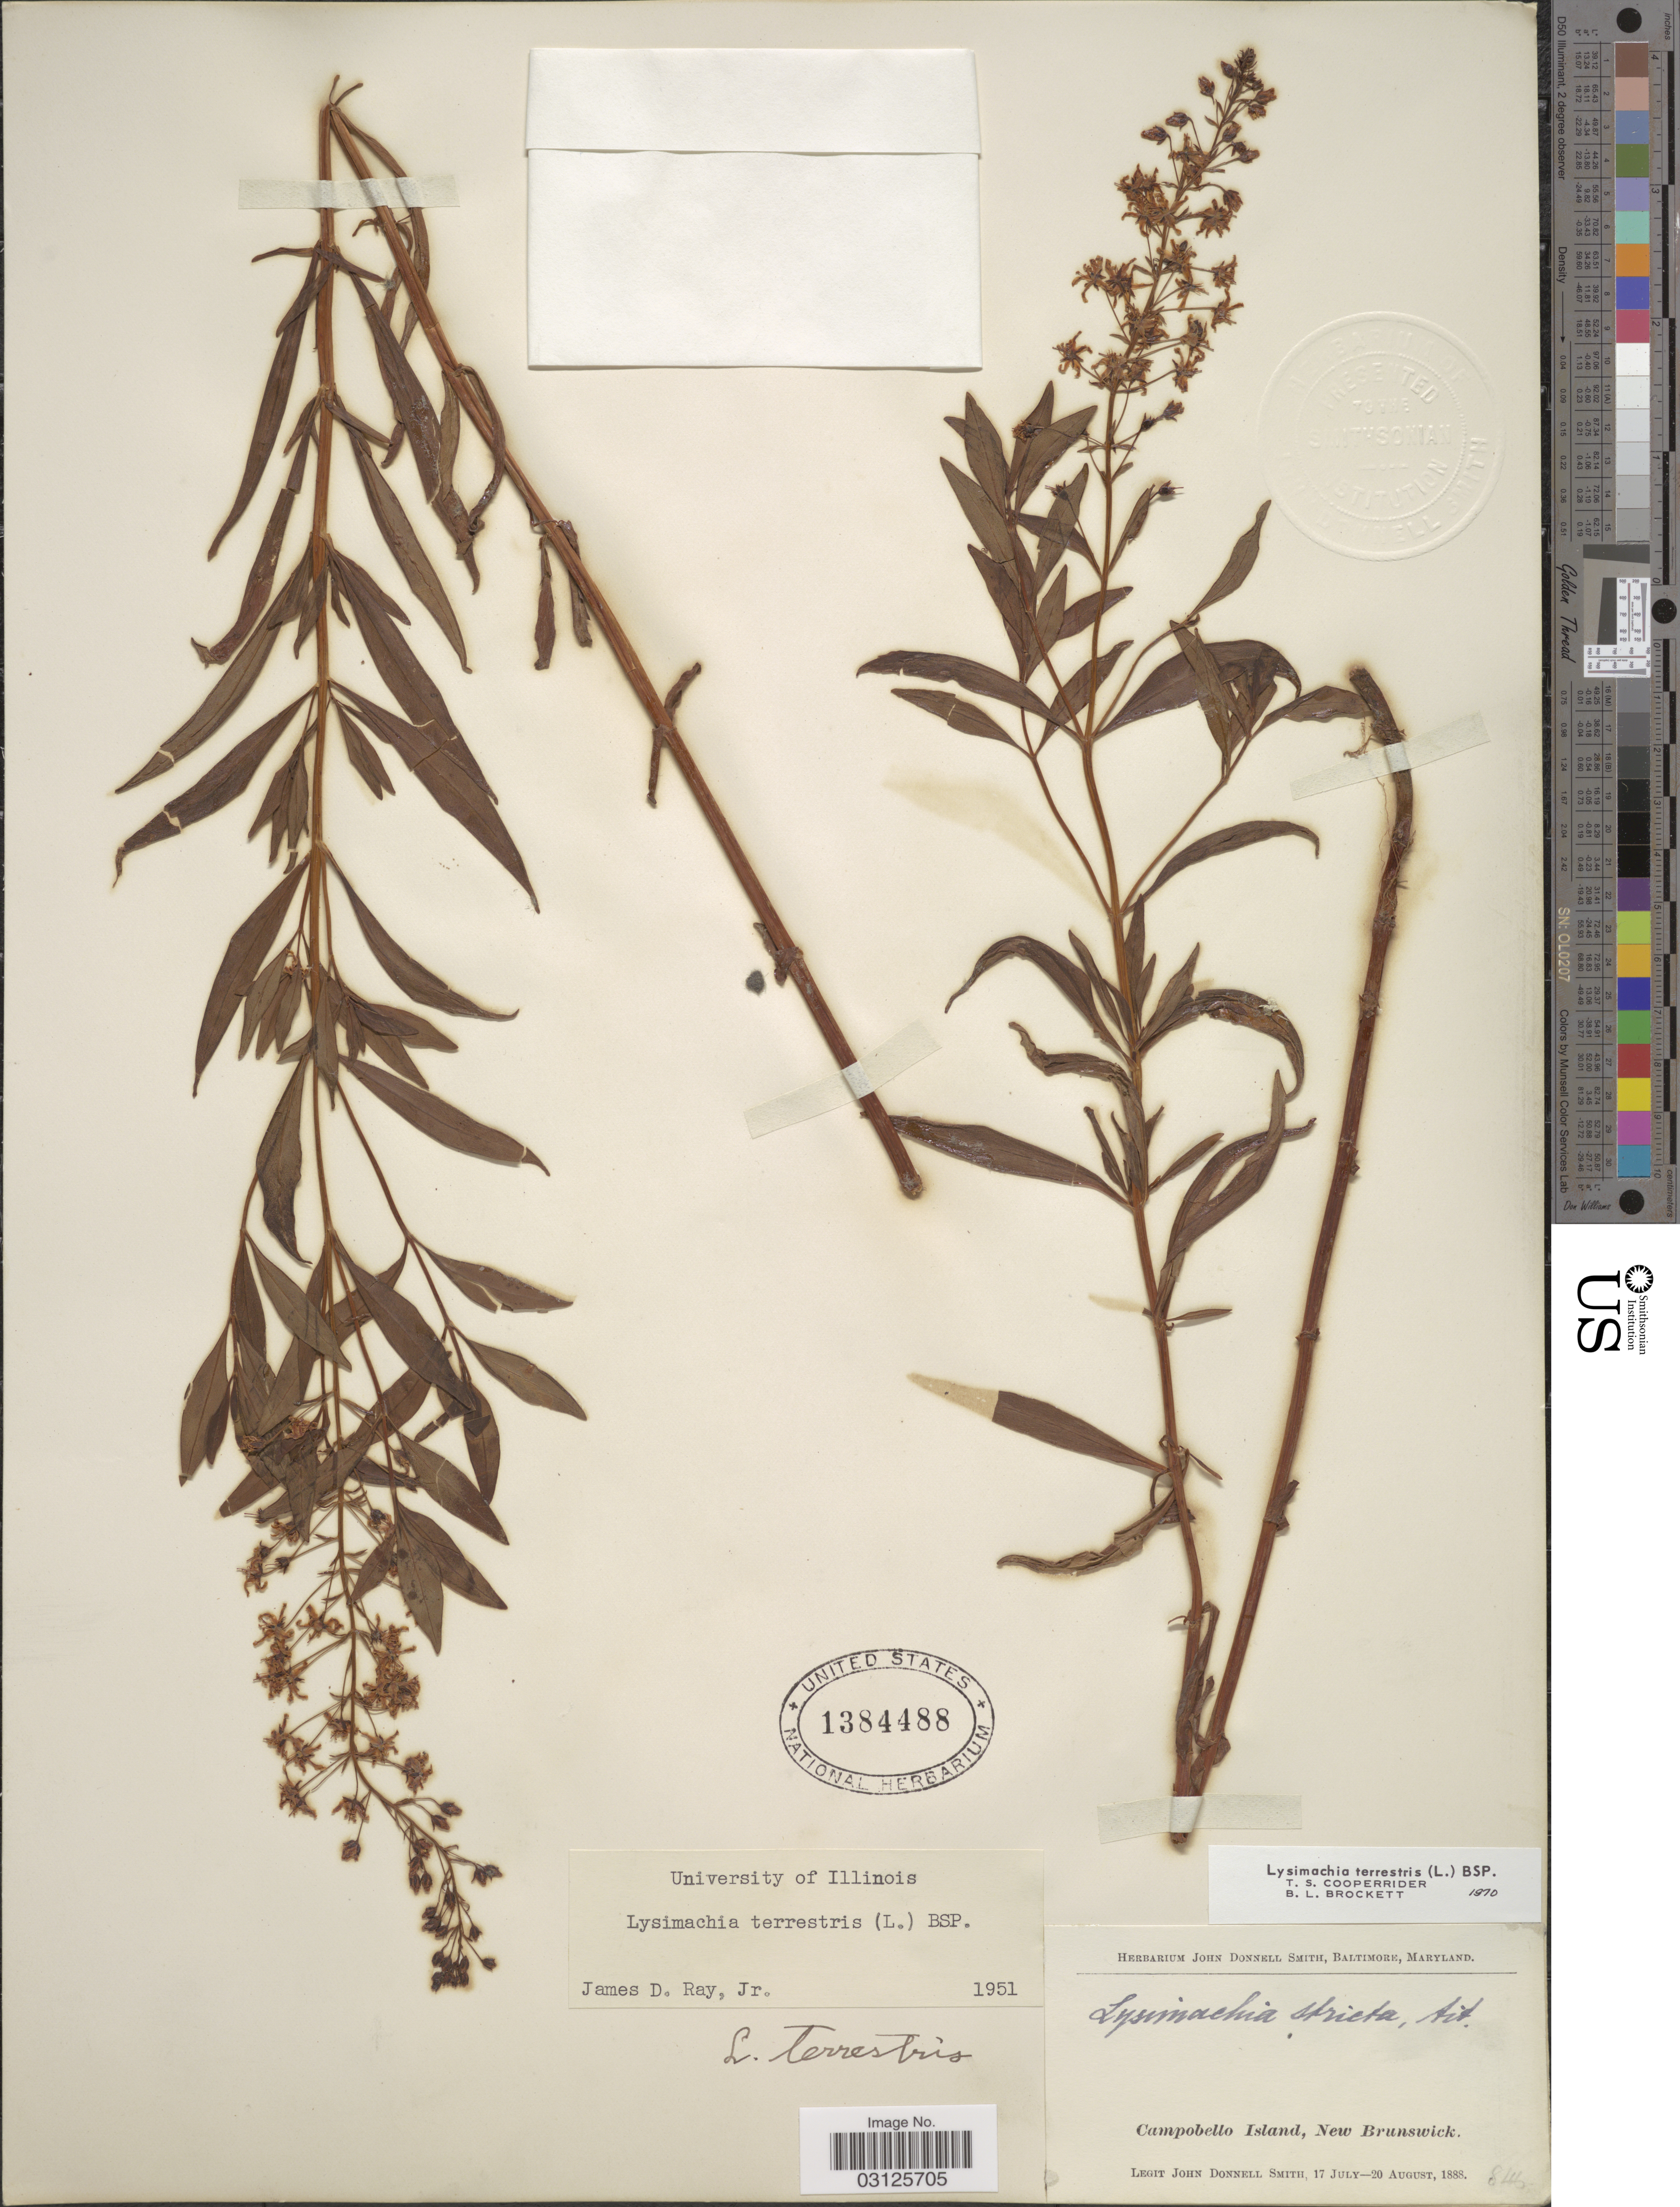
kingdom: Plantae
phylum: Tracheophyta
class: Magnoliopsida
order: Ericales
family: Primulaceae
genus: Lysimachia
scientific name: Lysimachia terrestris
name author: (L.) Britton, Stearns & Poggenb.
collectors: J. Donnell Smith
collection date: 1888-07-17/1888-08-20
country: Canada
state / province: New Brunswick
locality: Campobello Island.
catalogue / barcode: US 1384488